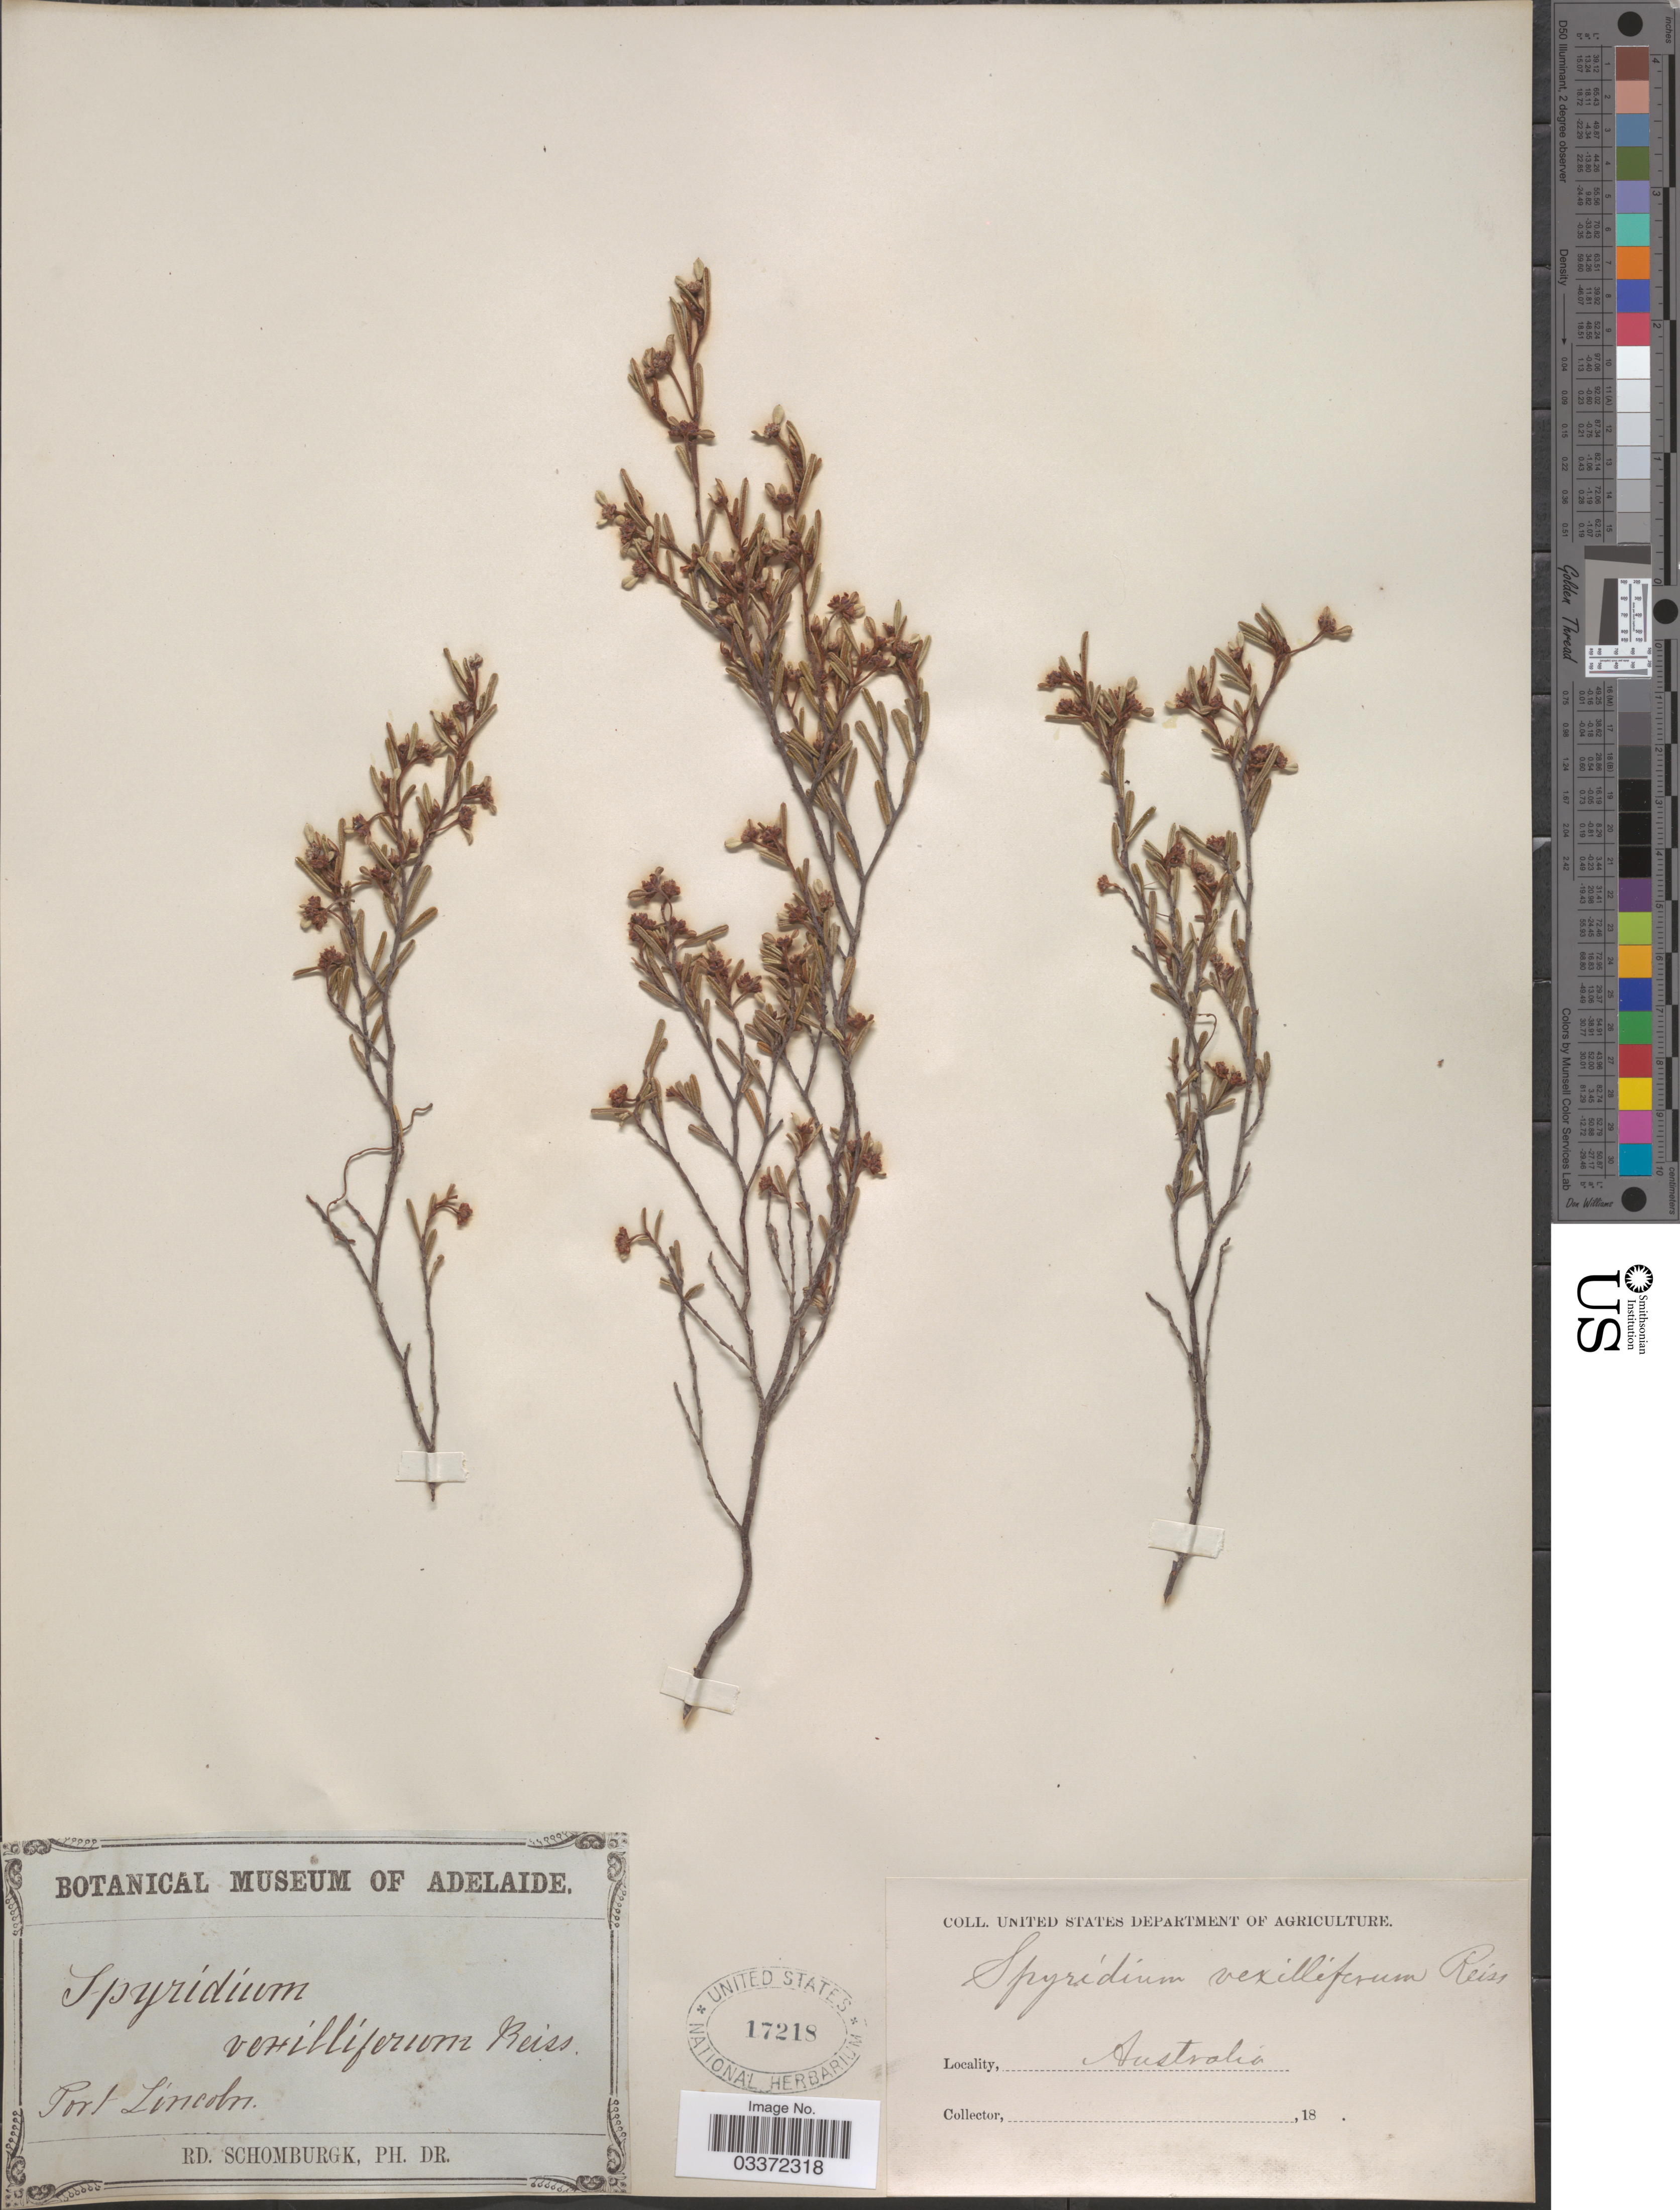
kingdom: Plantae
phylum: Tracheophyta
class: Magnoliopsida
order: Rosales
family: Rhamnaceae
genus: Spyridium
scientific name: Spyridium vexilliferum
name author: Reissek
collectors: M. R. Schomburgk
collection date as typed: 18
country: Australia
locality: Port Lincoln.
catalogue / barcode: US 17218